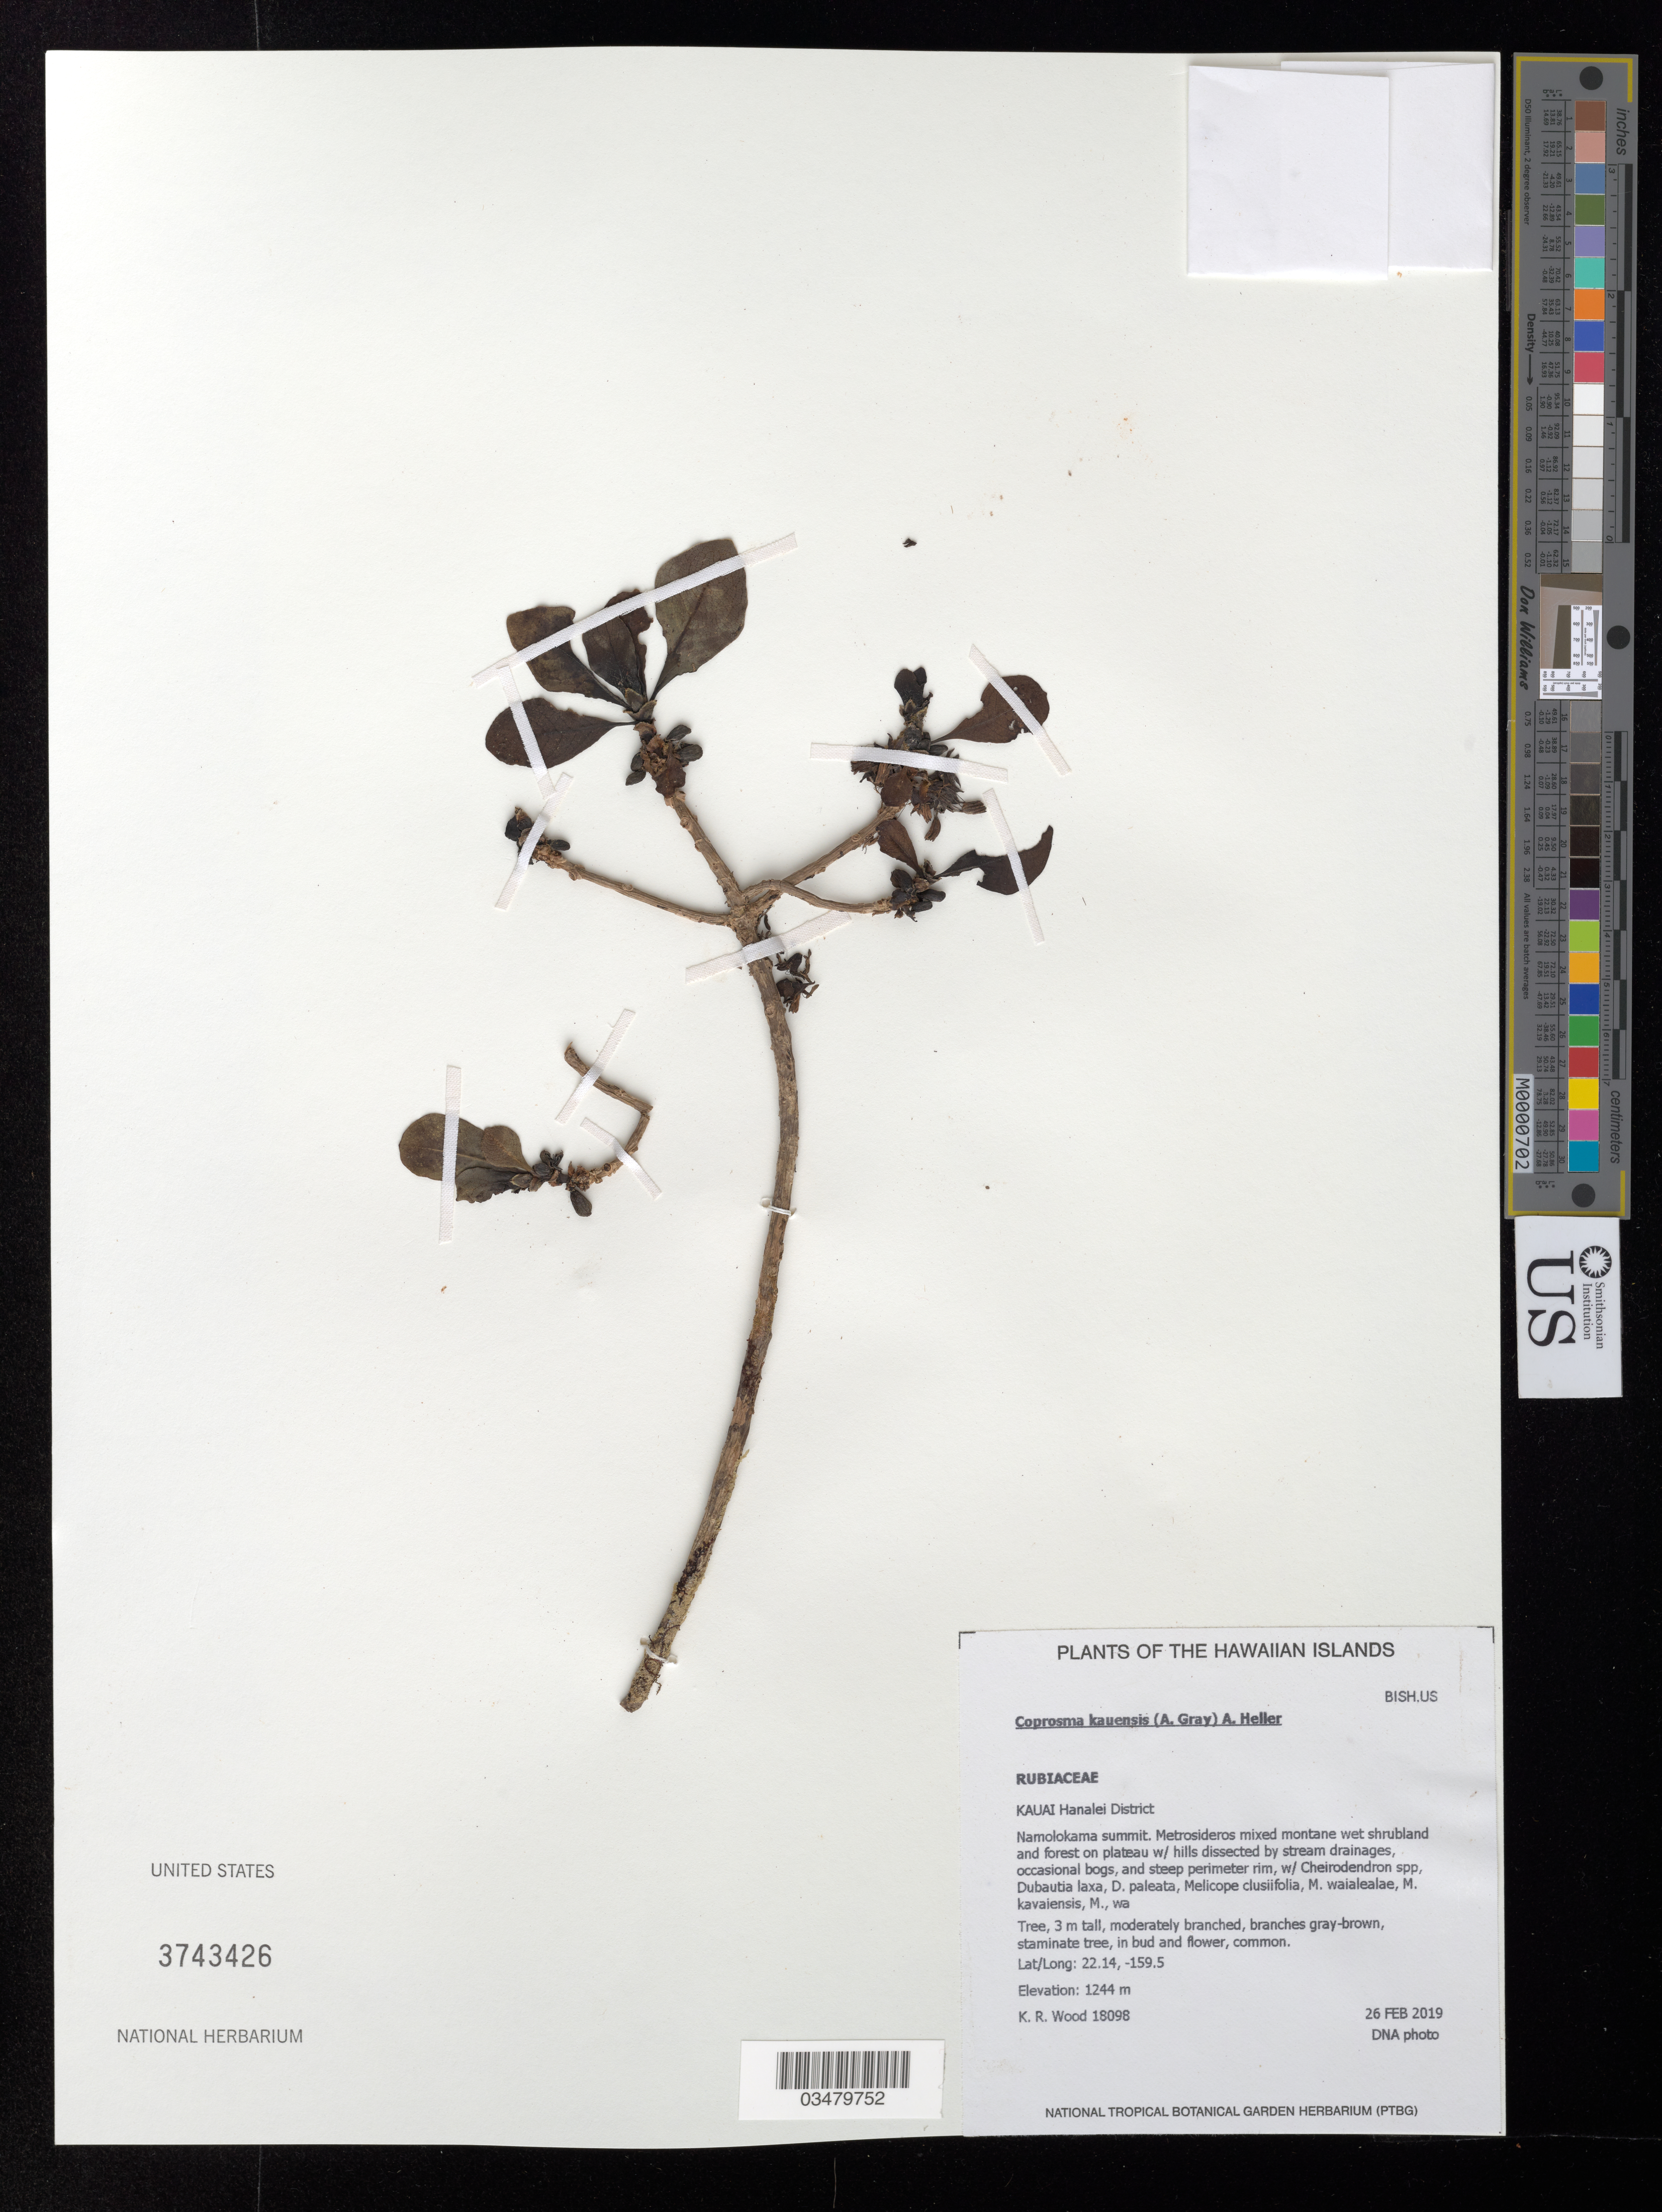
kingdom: Plantae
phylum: Tracheophyta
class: Magnoliopsida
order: Gentianales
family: Rubiaceae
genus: Coprosma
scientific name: Coprosma kauensis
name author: A. Heller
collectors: K. R. Wood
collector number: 18098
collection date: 2019-02-26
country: United States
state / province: Hawaii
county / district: Kauai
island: Kaua'i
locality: Hanalei District, Namolokama summit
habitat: Mixed montane wet shrubland and forest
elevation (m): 1244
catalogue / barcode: US 3743426